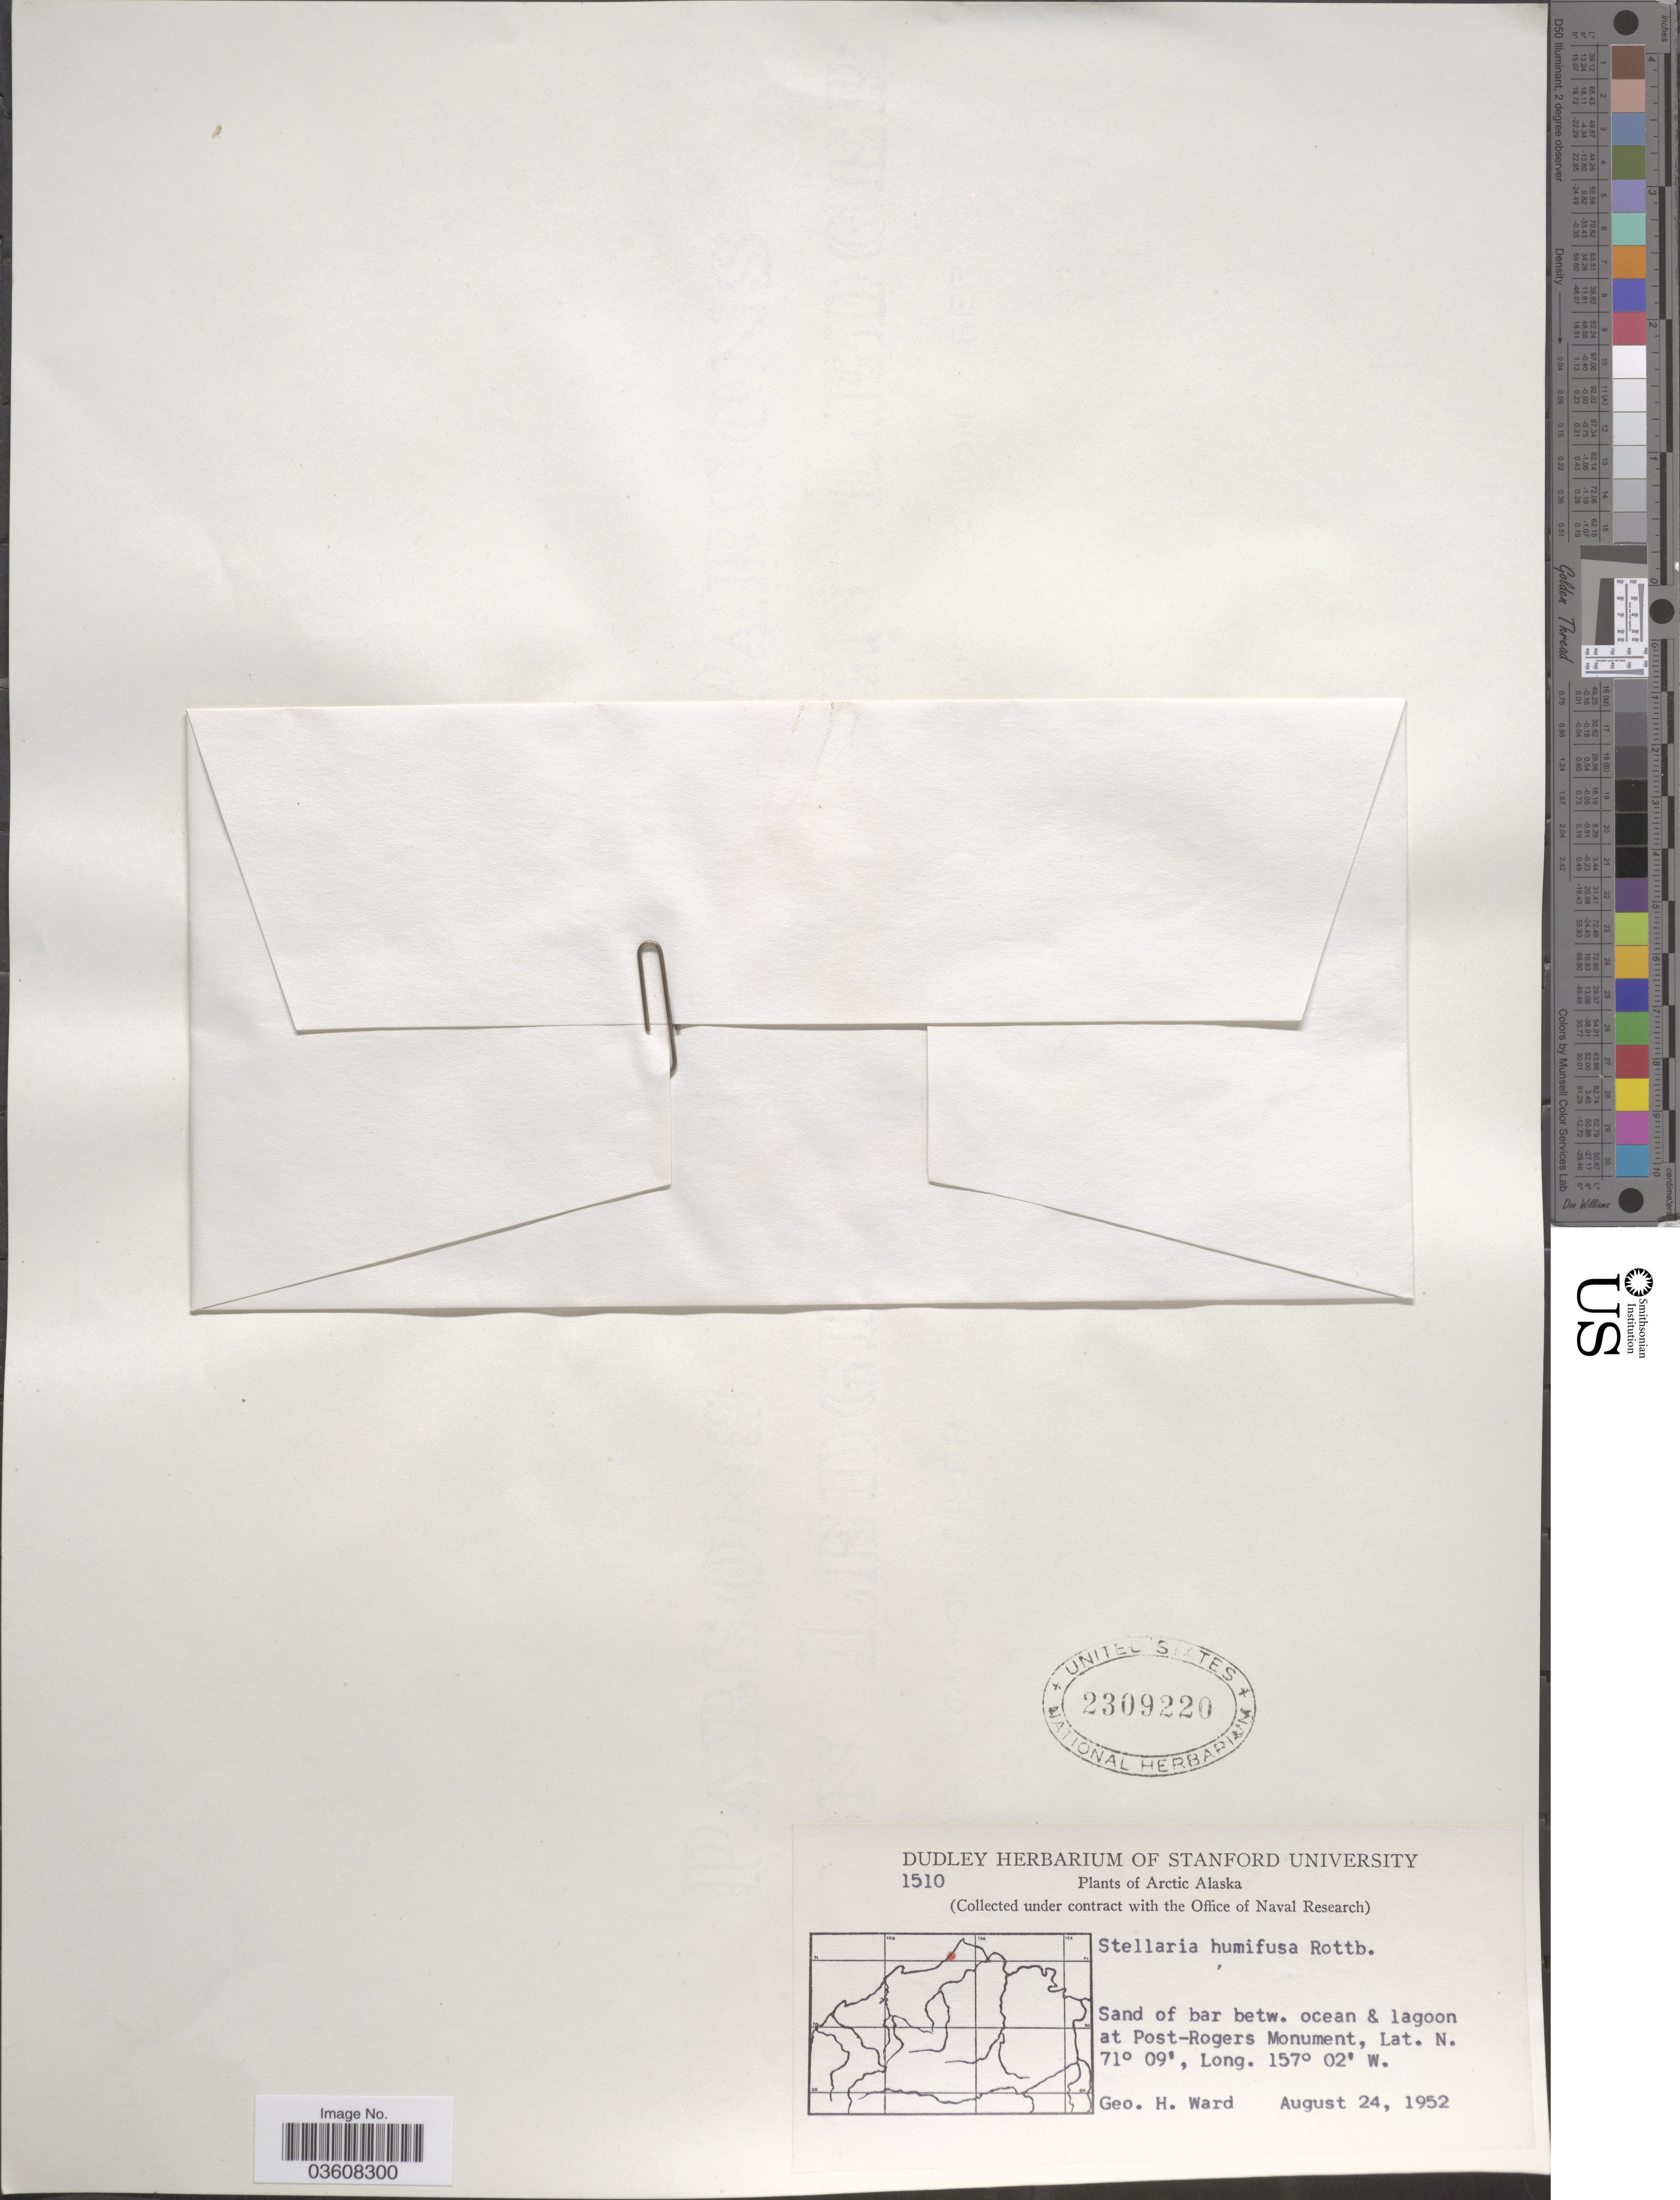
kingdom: Plantae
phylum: Tracheophyta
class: Magnoliopsida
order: Caryophyllales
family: Caryophyllaceae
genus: Stellaria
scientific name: Stellaria humifusa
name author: Rottb.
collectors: G. H. Ward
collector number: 1510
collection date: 1952-08-24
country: United States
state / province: Alaska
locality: Arctic Alaska. Sand of bar betw. ocean & lagoon at Post-Rogers Monument.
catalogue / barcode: US 2309220